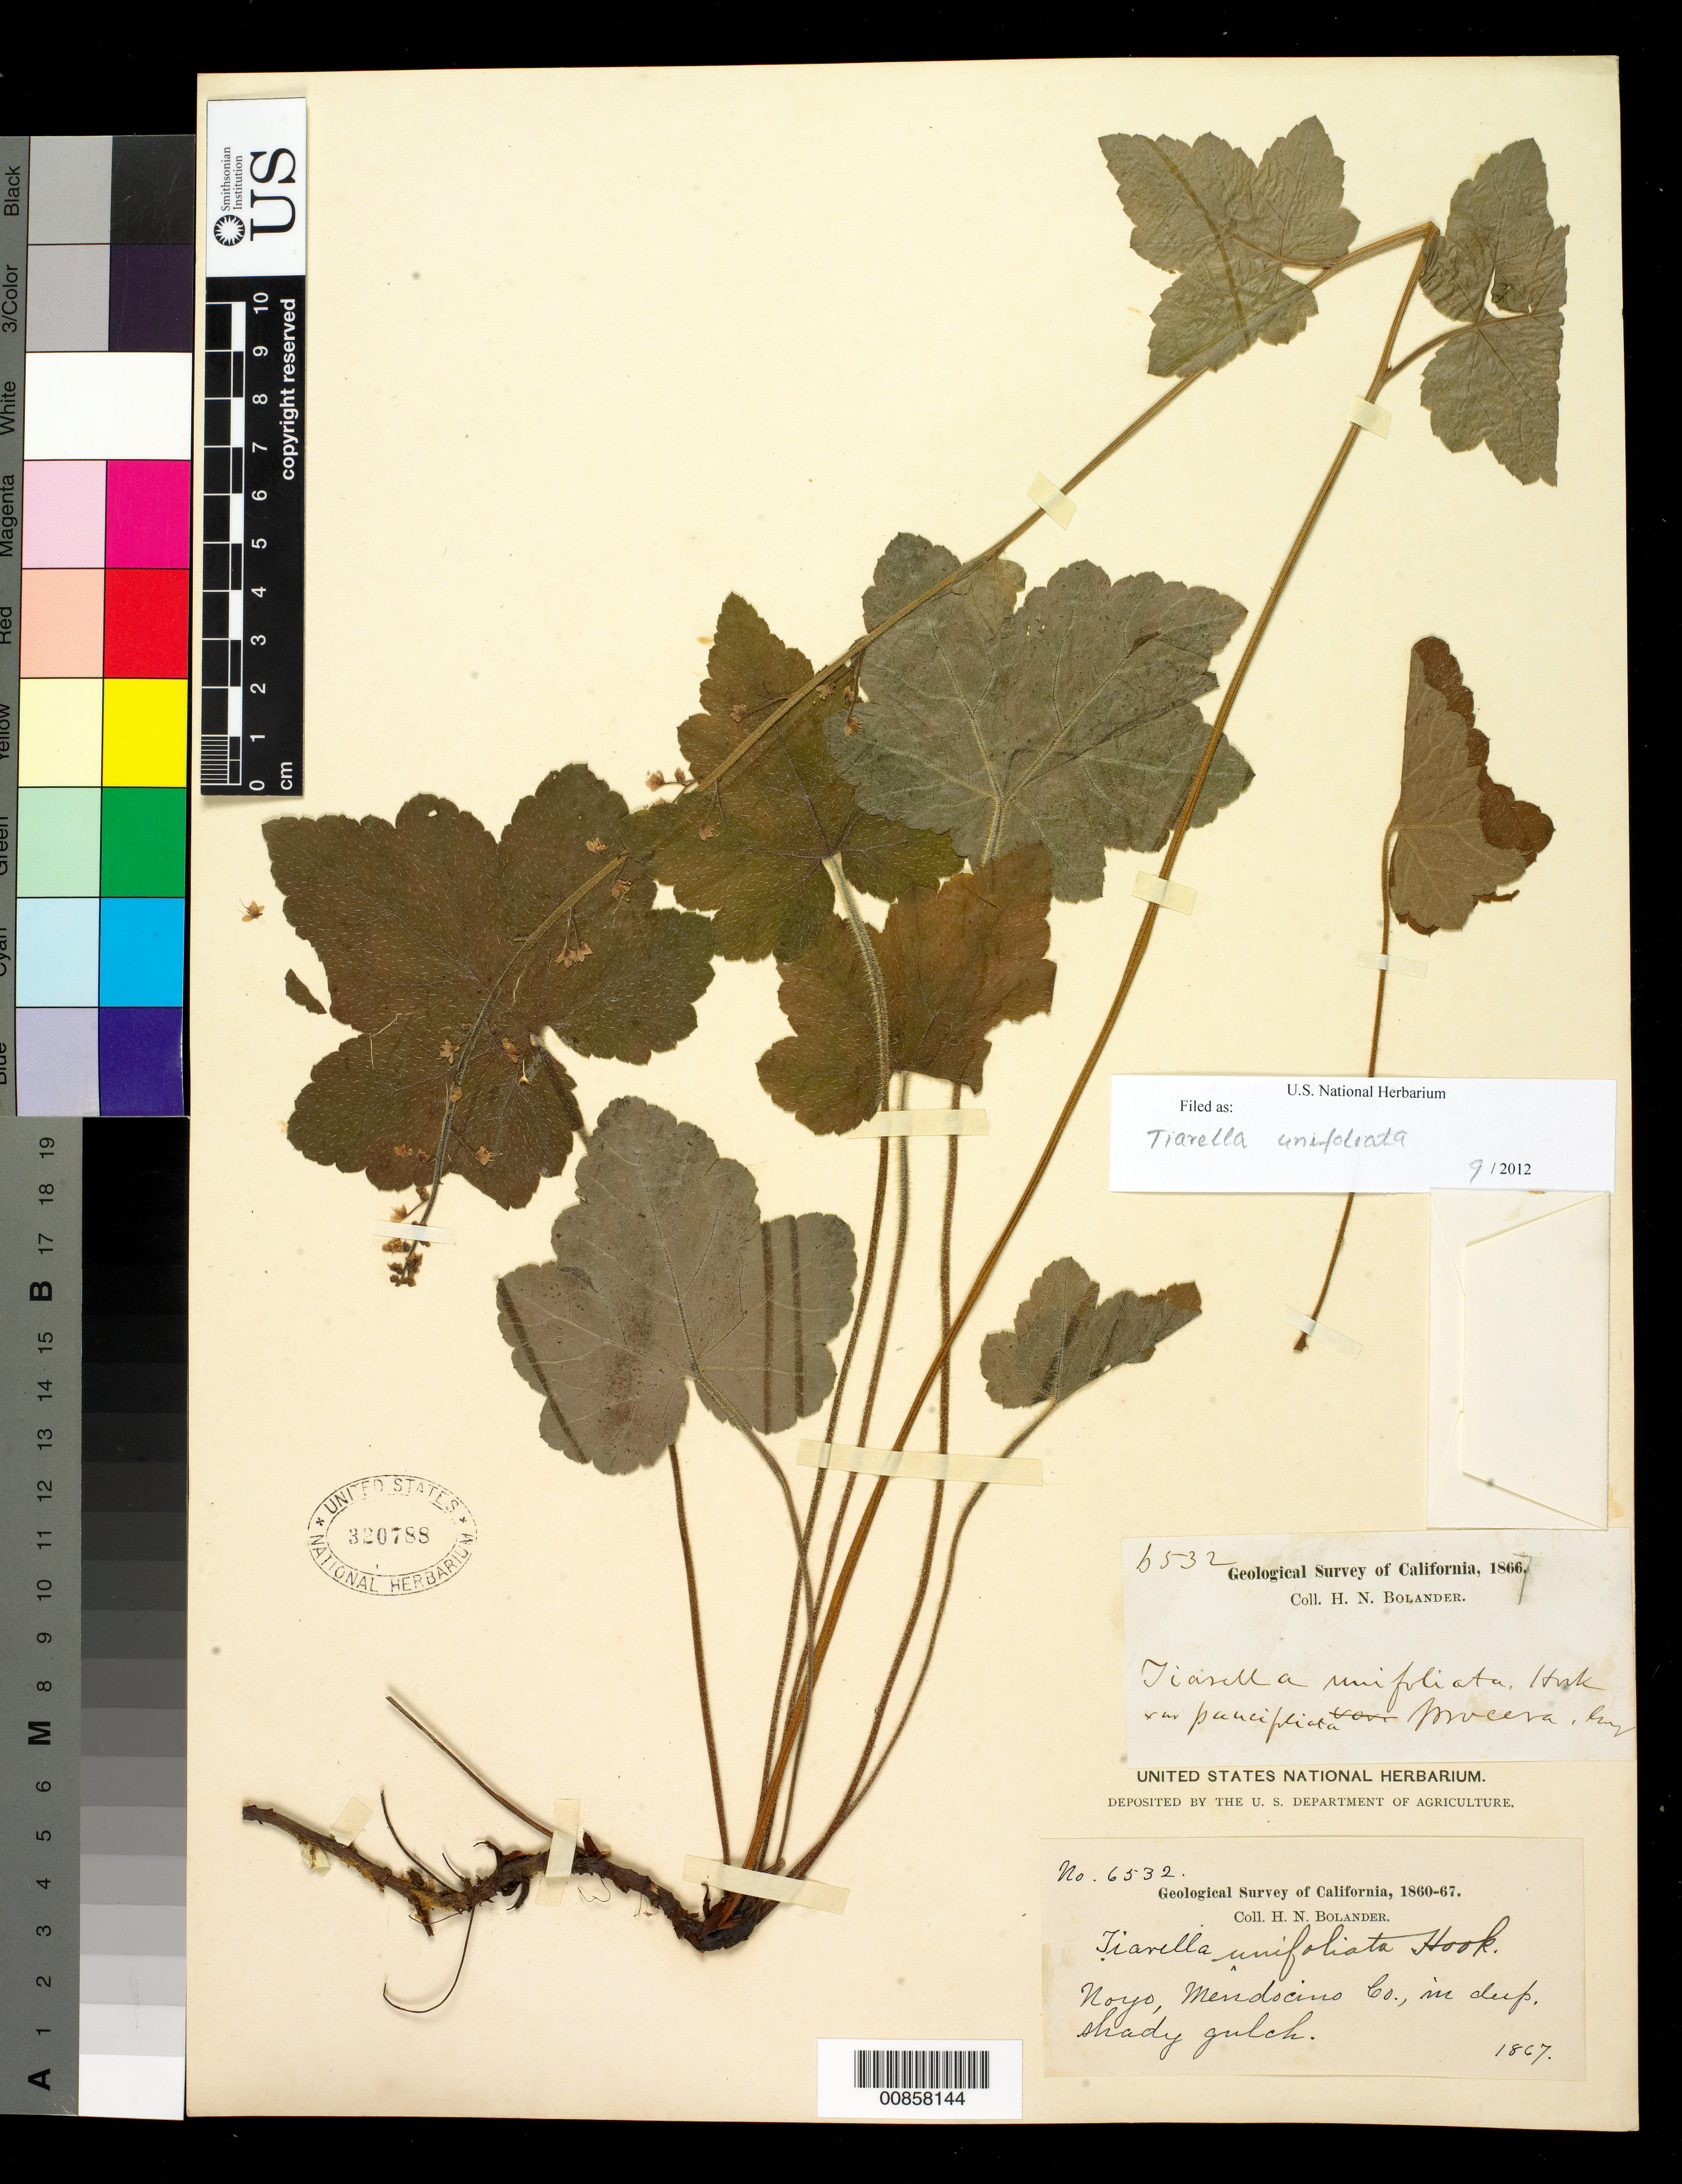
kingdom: Plantae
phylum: Tracheophyta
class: Magnoliopsida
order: Saxifragales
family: Saxifragaceae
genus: Tiarella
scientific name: Tiarella unifoliata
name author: Hook.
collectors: H. Bolander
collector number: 6532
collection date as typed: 1867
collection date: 1867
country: United States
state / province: California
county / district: Mendocino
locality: Noyo. In deep shady gulch.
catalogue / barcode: US 320788